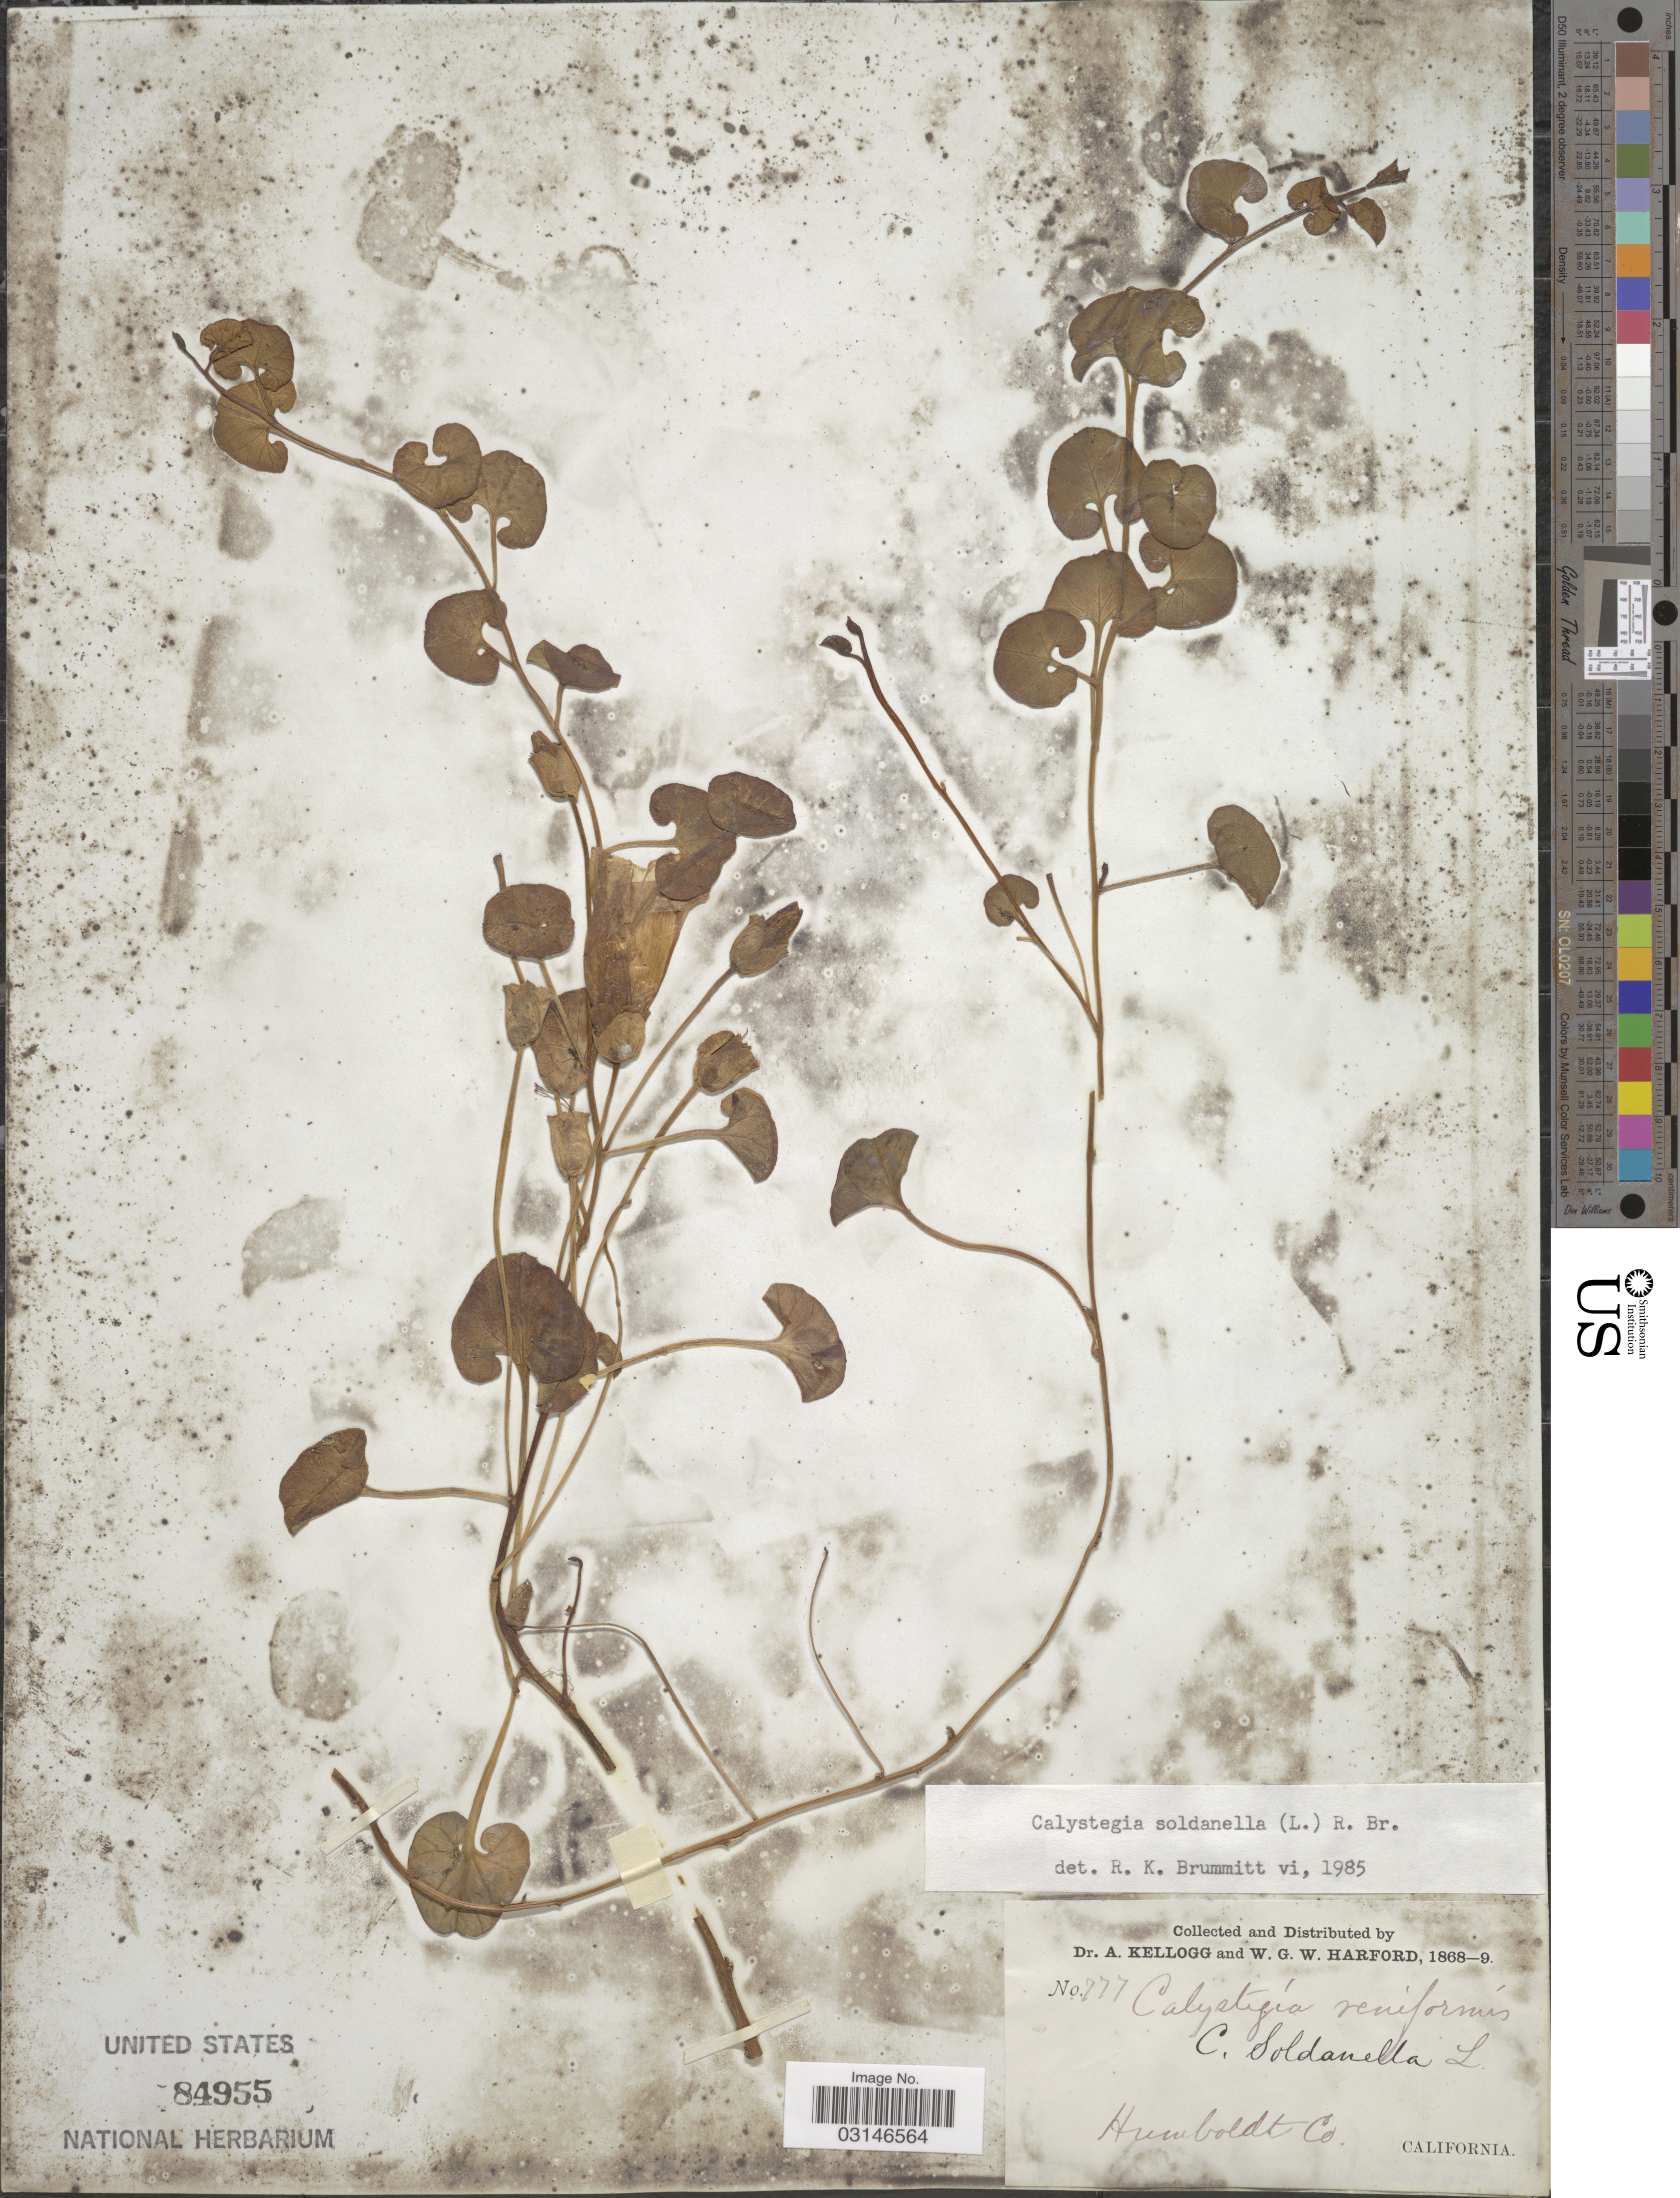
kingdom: Plantae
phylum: Tracheophyta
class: Magnoliopsida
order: Solanales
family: Convolvulaceae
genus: Calystegia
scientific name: Calystegia soldanella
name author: (L.) R. Br.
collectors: A. Kellogg & W. G. W. Harford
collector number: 777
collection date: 1868/1869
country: United States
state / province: California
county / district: Humboldt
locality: Humboldt Co.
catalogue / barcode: US 84955